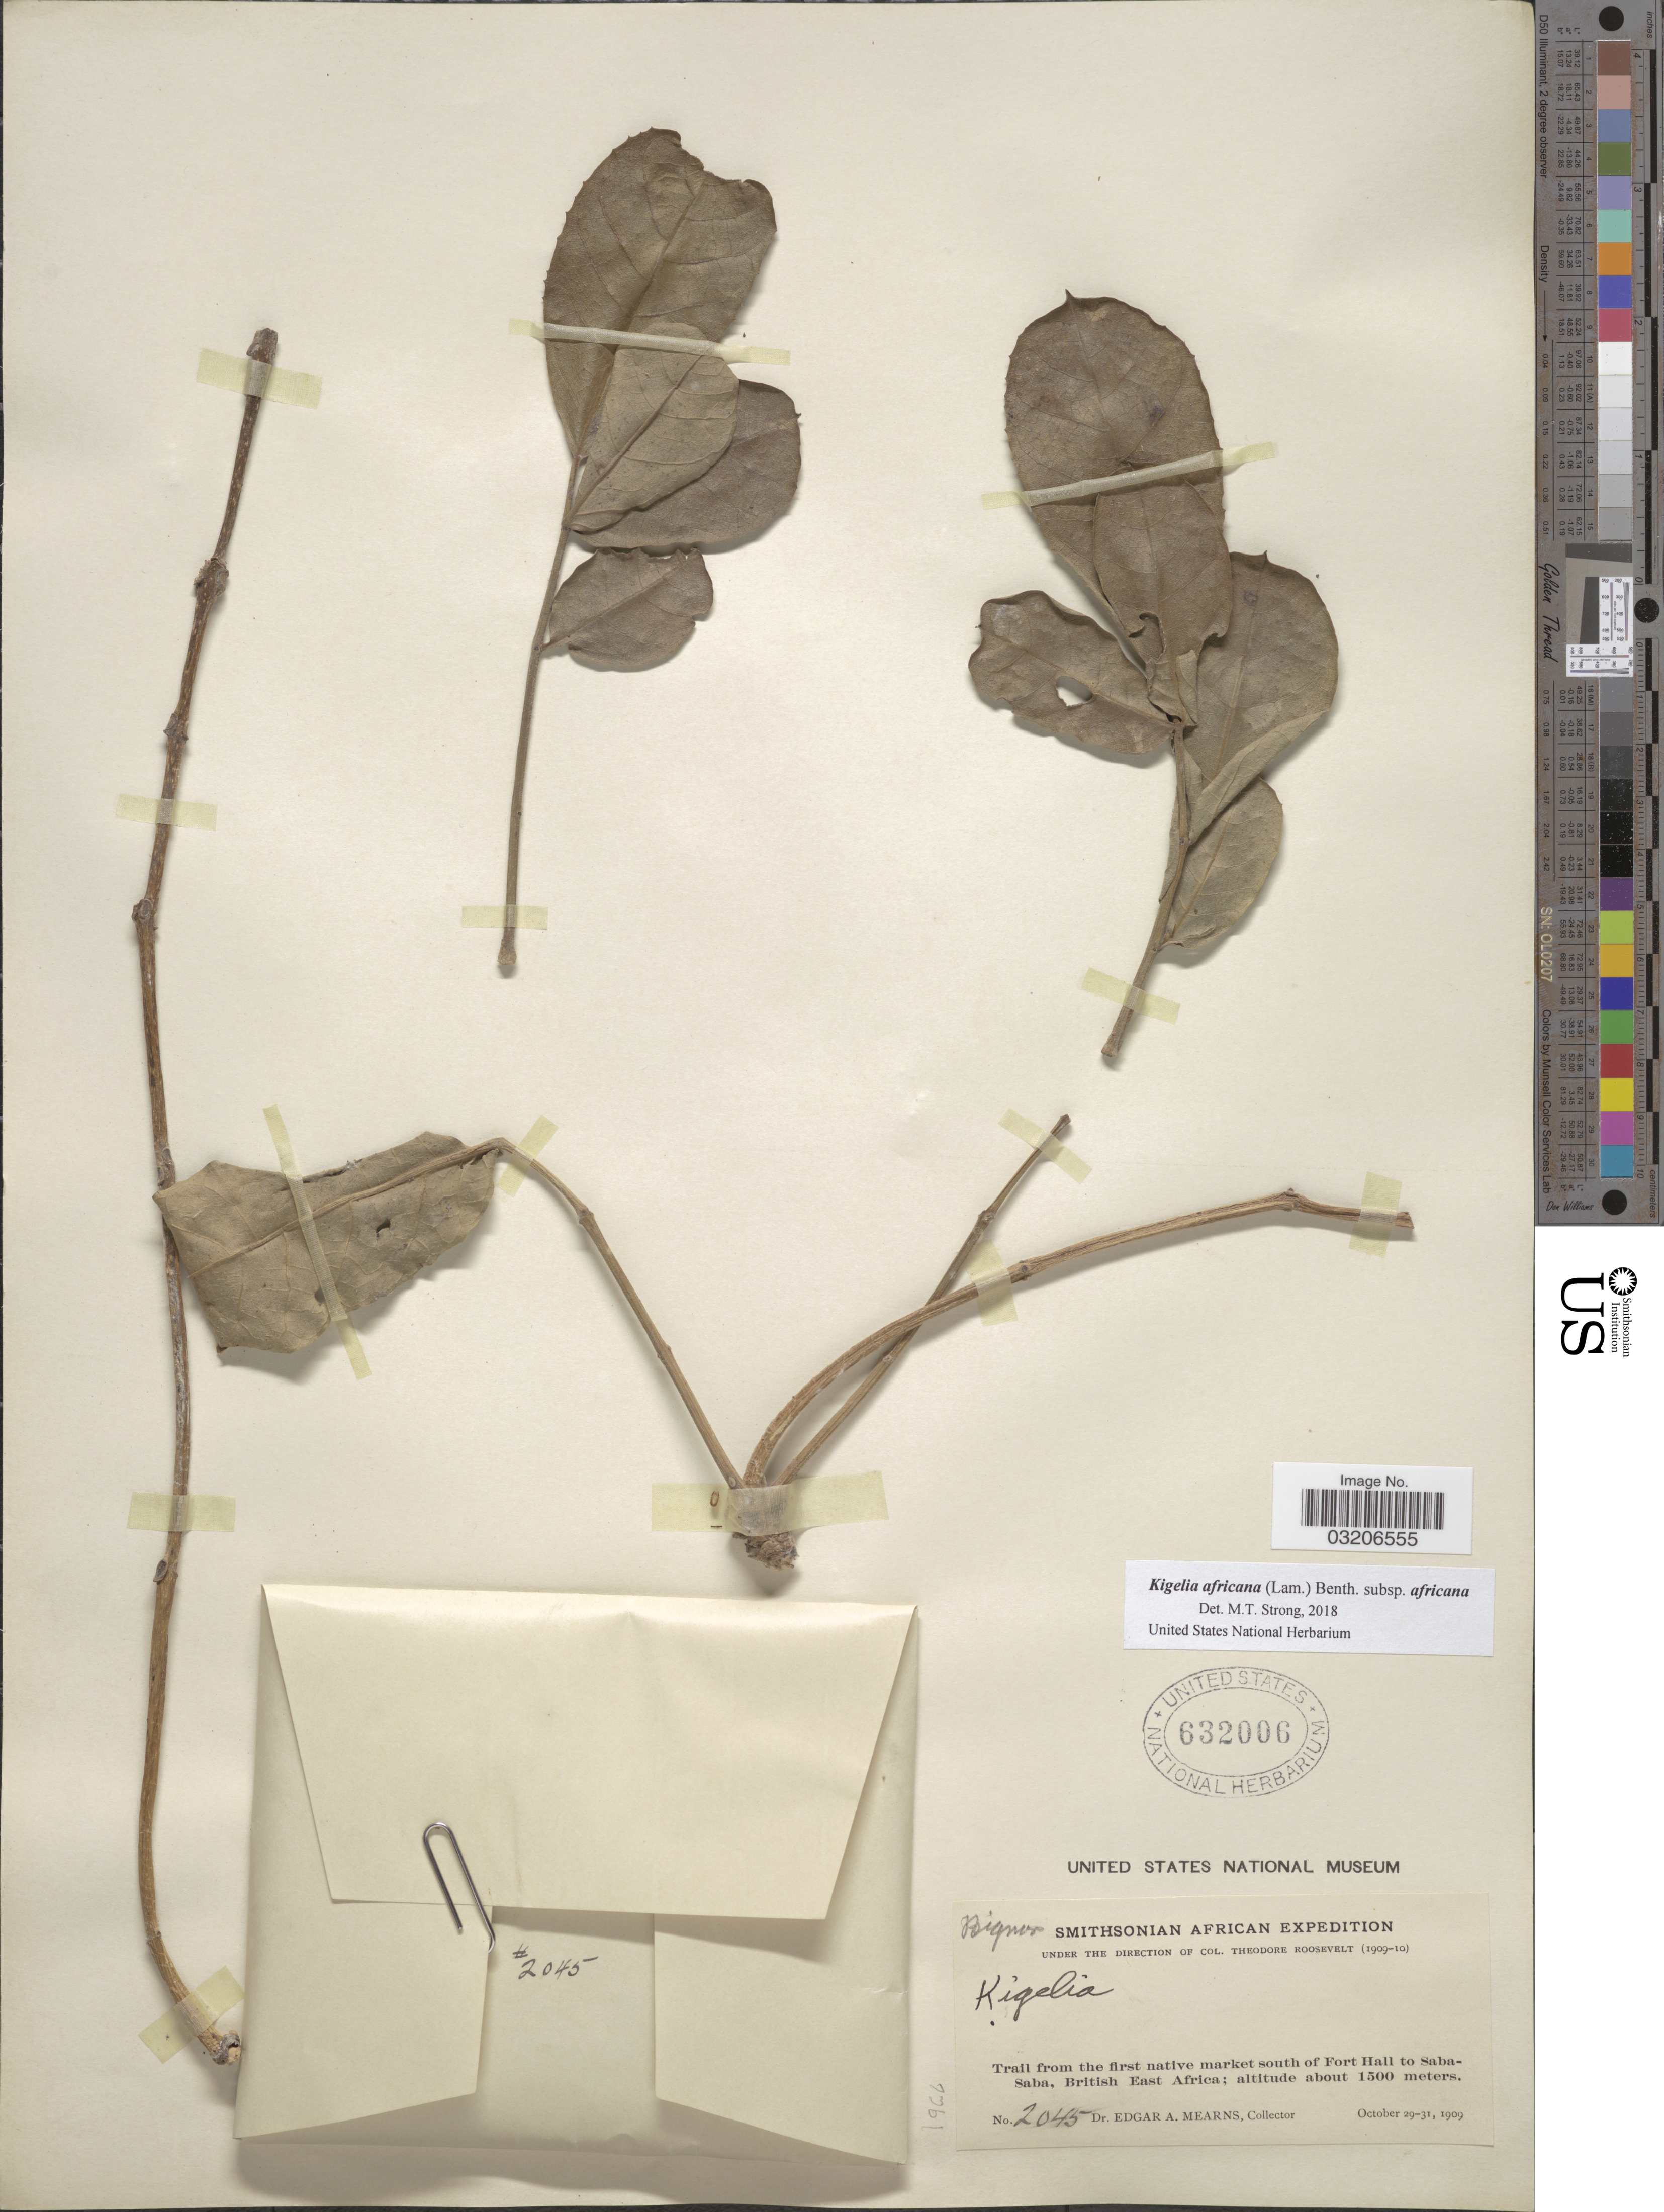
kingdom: Plantae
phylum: Tracheophyta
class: Magnoliopsida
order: Lamiales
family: Bignoniaceae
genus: Kigelia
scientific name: Kigelia africana subsp. africana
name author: (Lam.) Benth.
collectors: E. A. Mearns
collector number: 2045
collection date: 1909-10-29/1909-10-31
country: Kenya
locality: Trail from the first native market south of Fort Hall to Saba-Saba, British East Africa.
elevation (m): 1500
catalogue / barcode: US 632006